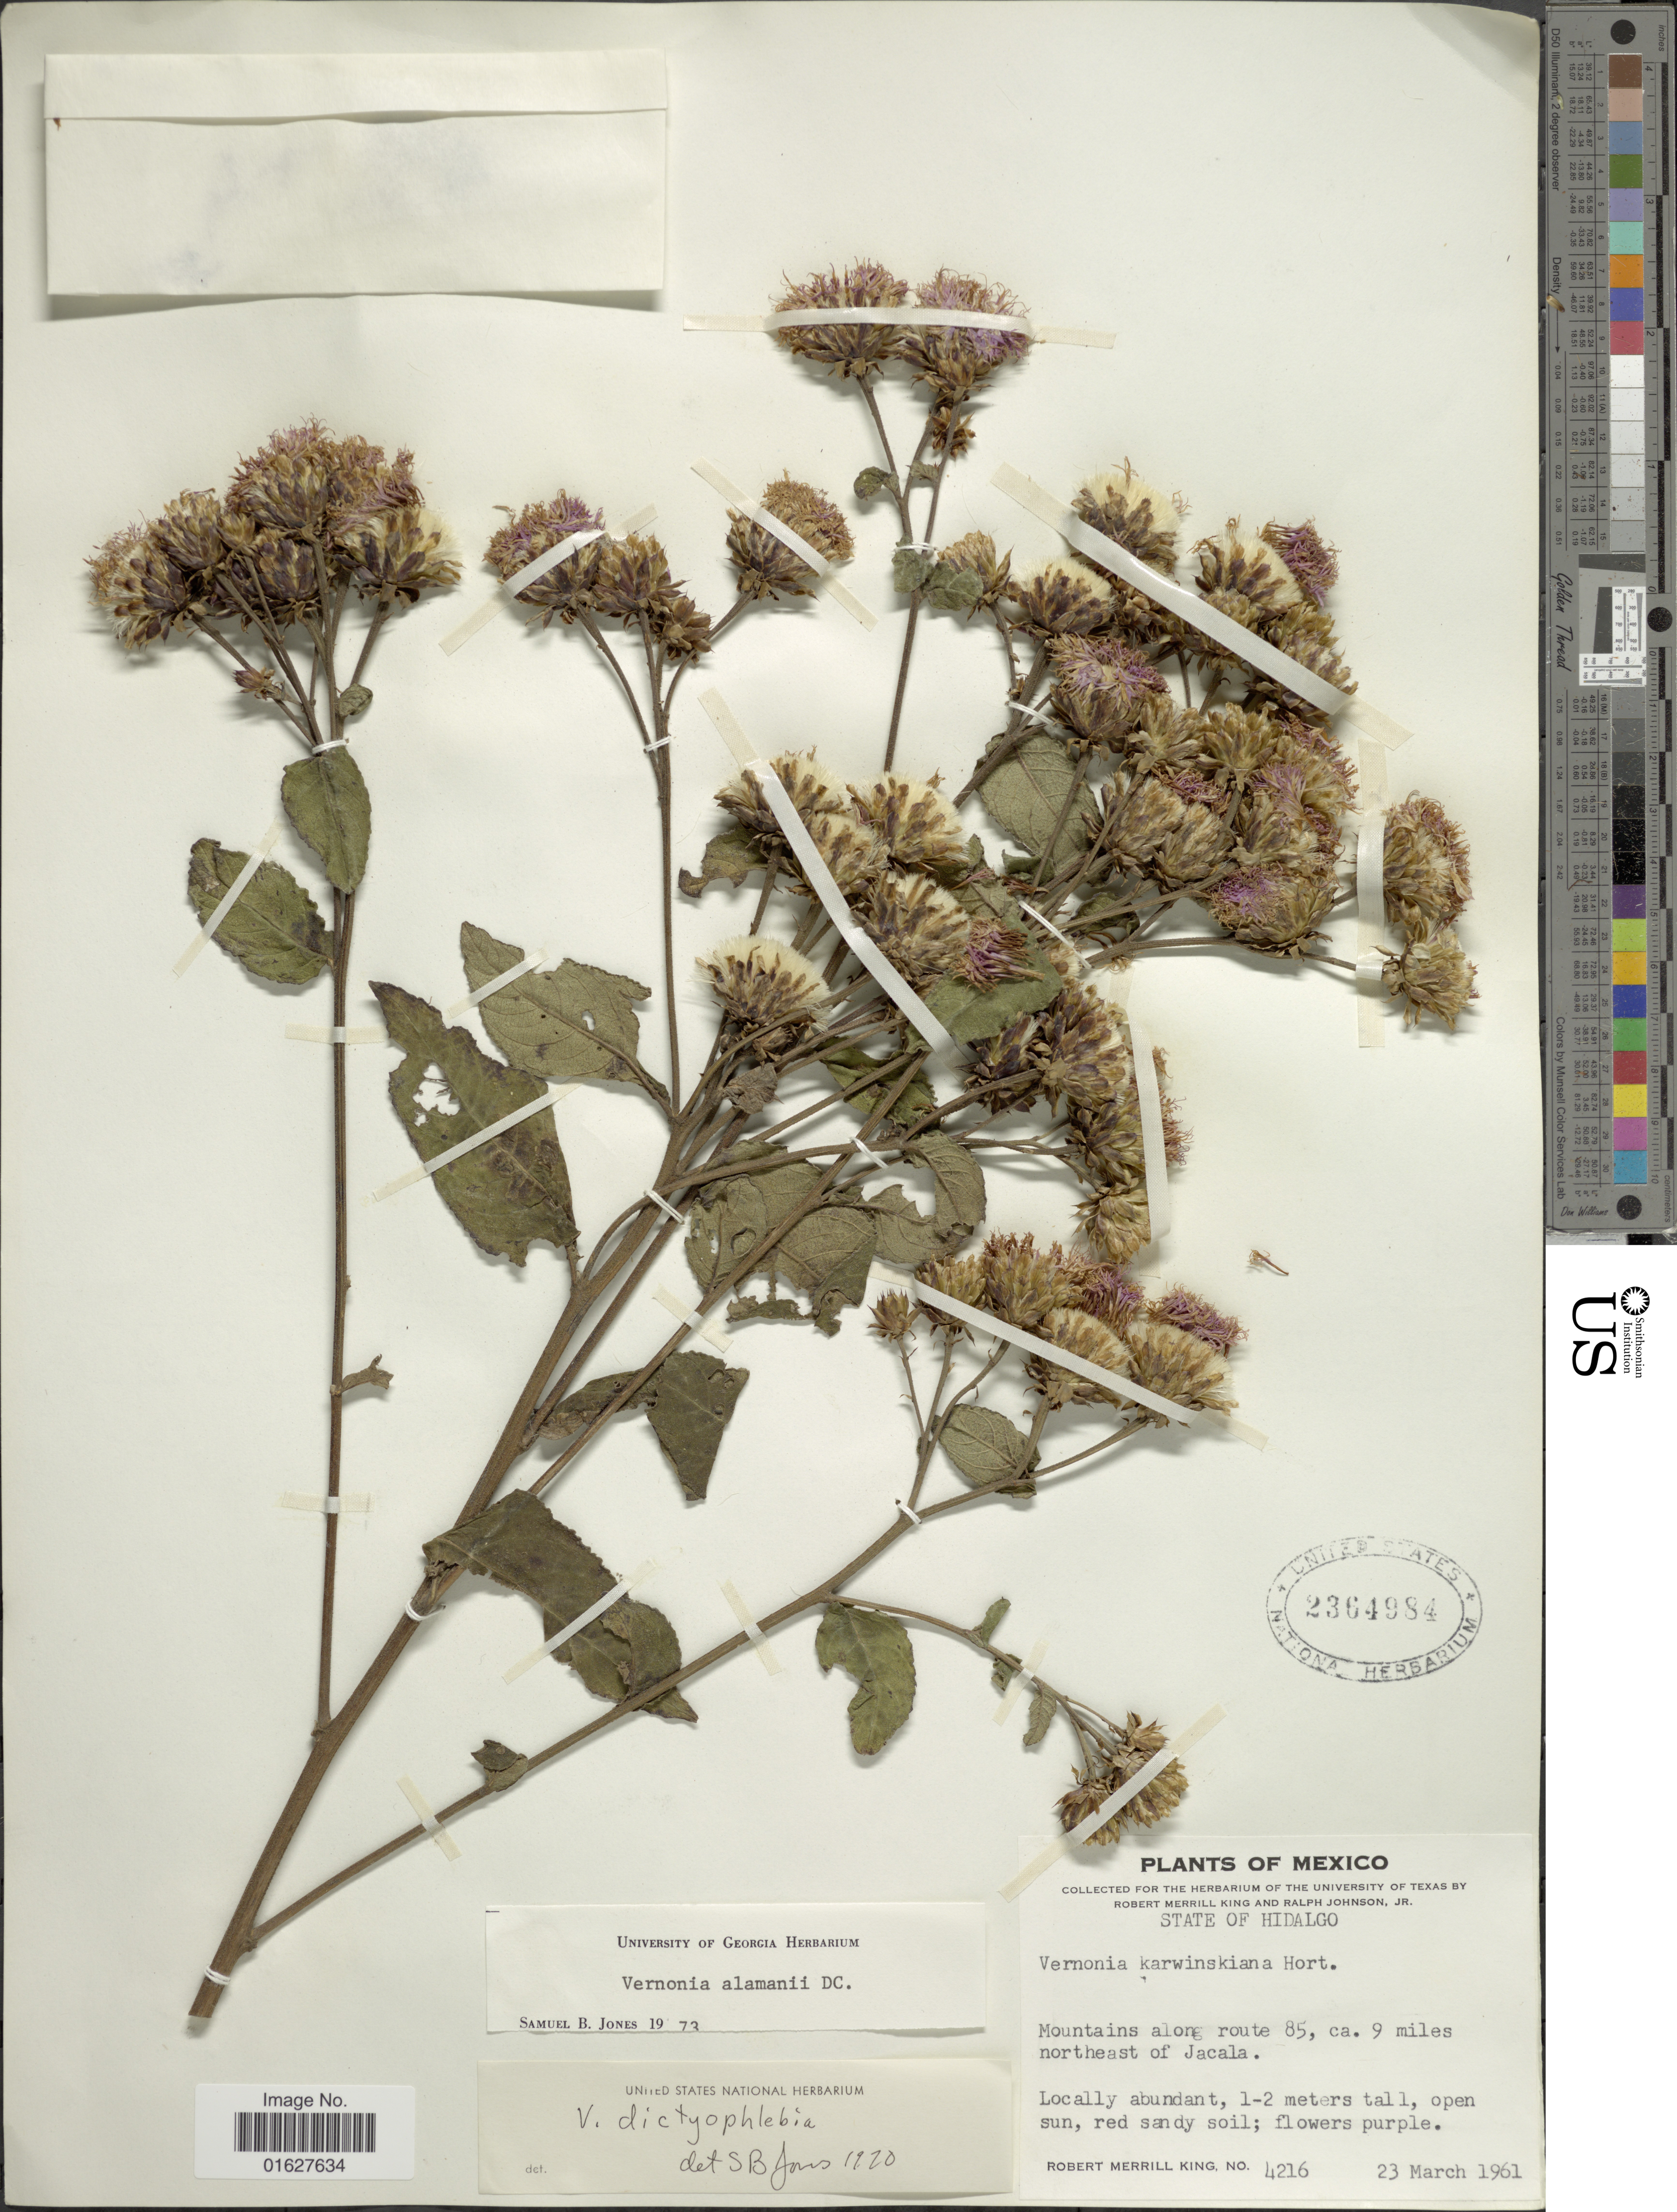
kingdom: Plantae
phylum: Tracheophyta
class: Magnoliopsida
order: Asterales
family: Asteraceae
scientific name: Vickianthus alamanii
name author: (DC.) H. Rob.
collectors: R. M. King & R. Johnson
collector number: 4216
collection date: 1961-03-23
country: Mexico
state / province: Hidalgo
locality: México. State of Hidalgo. Mountains along route 85, ca. 9 miles northeast of Jacala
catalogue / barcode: US 2364984